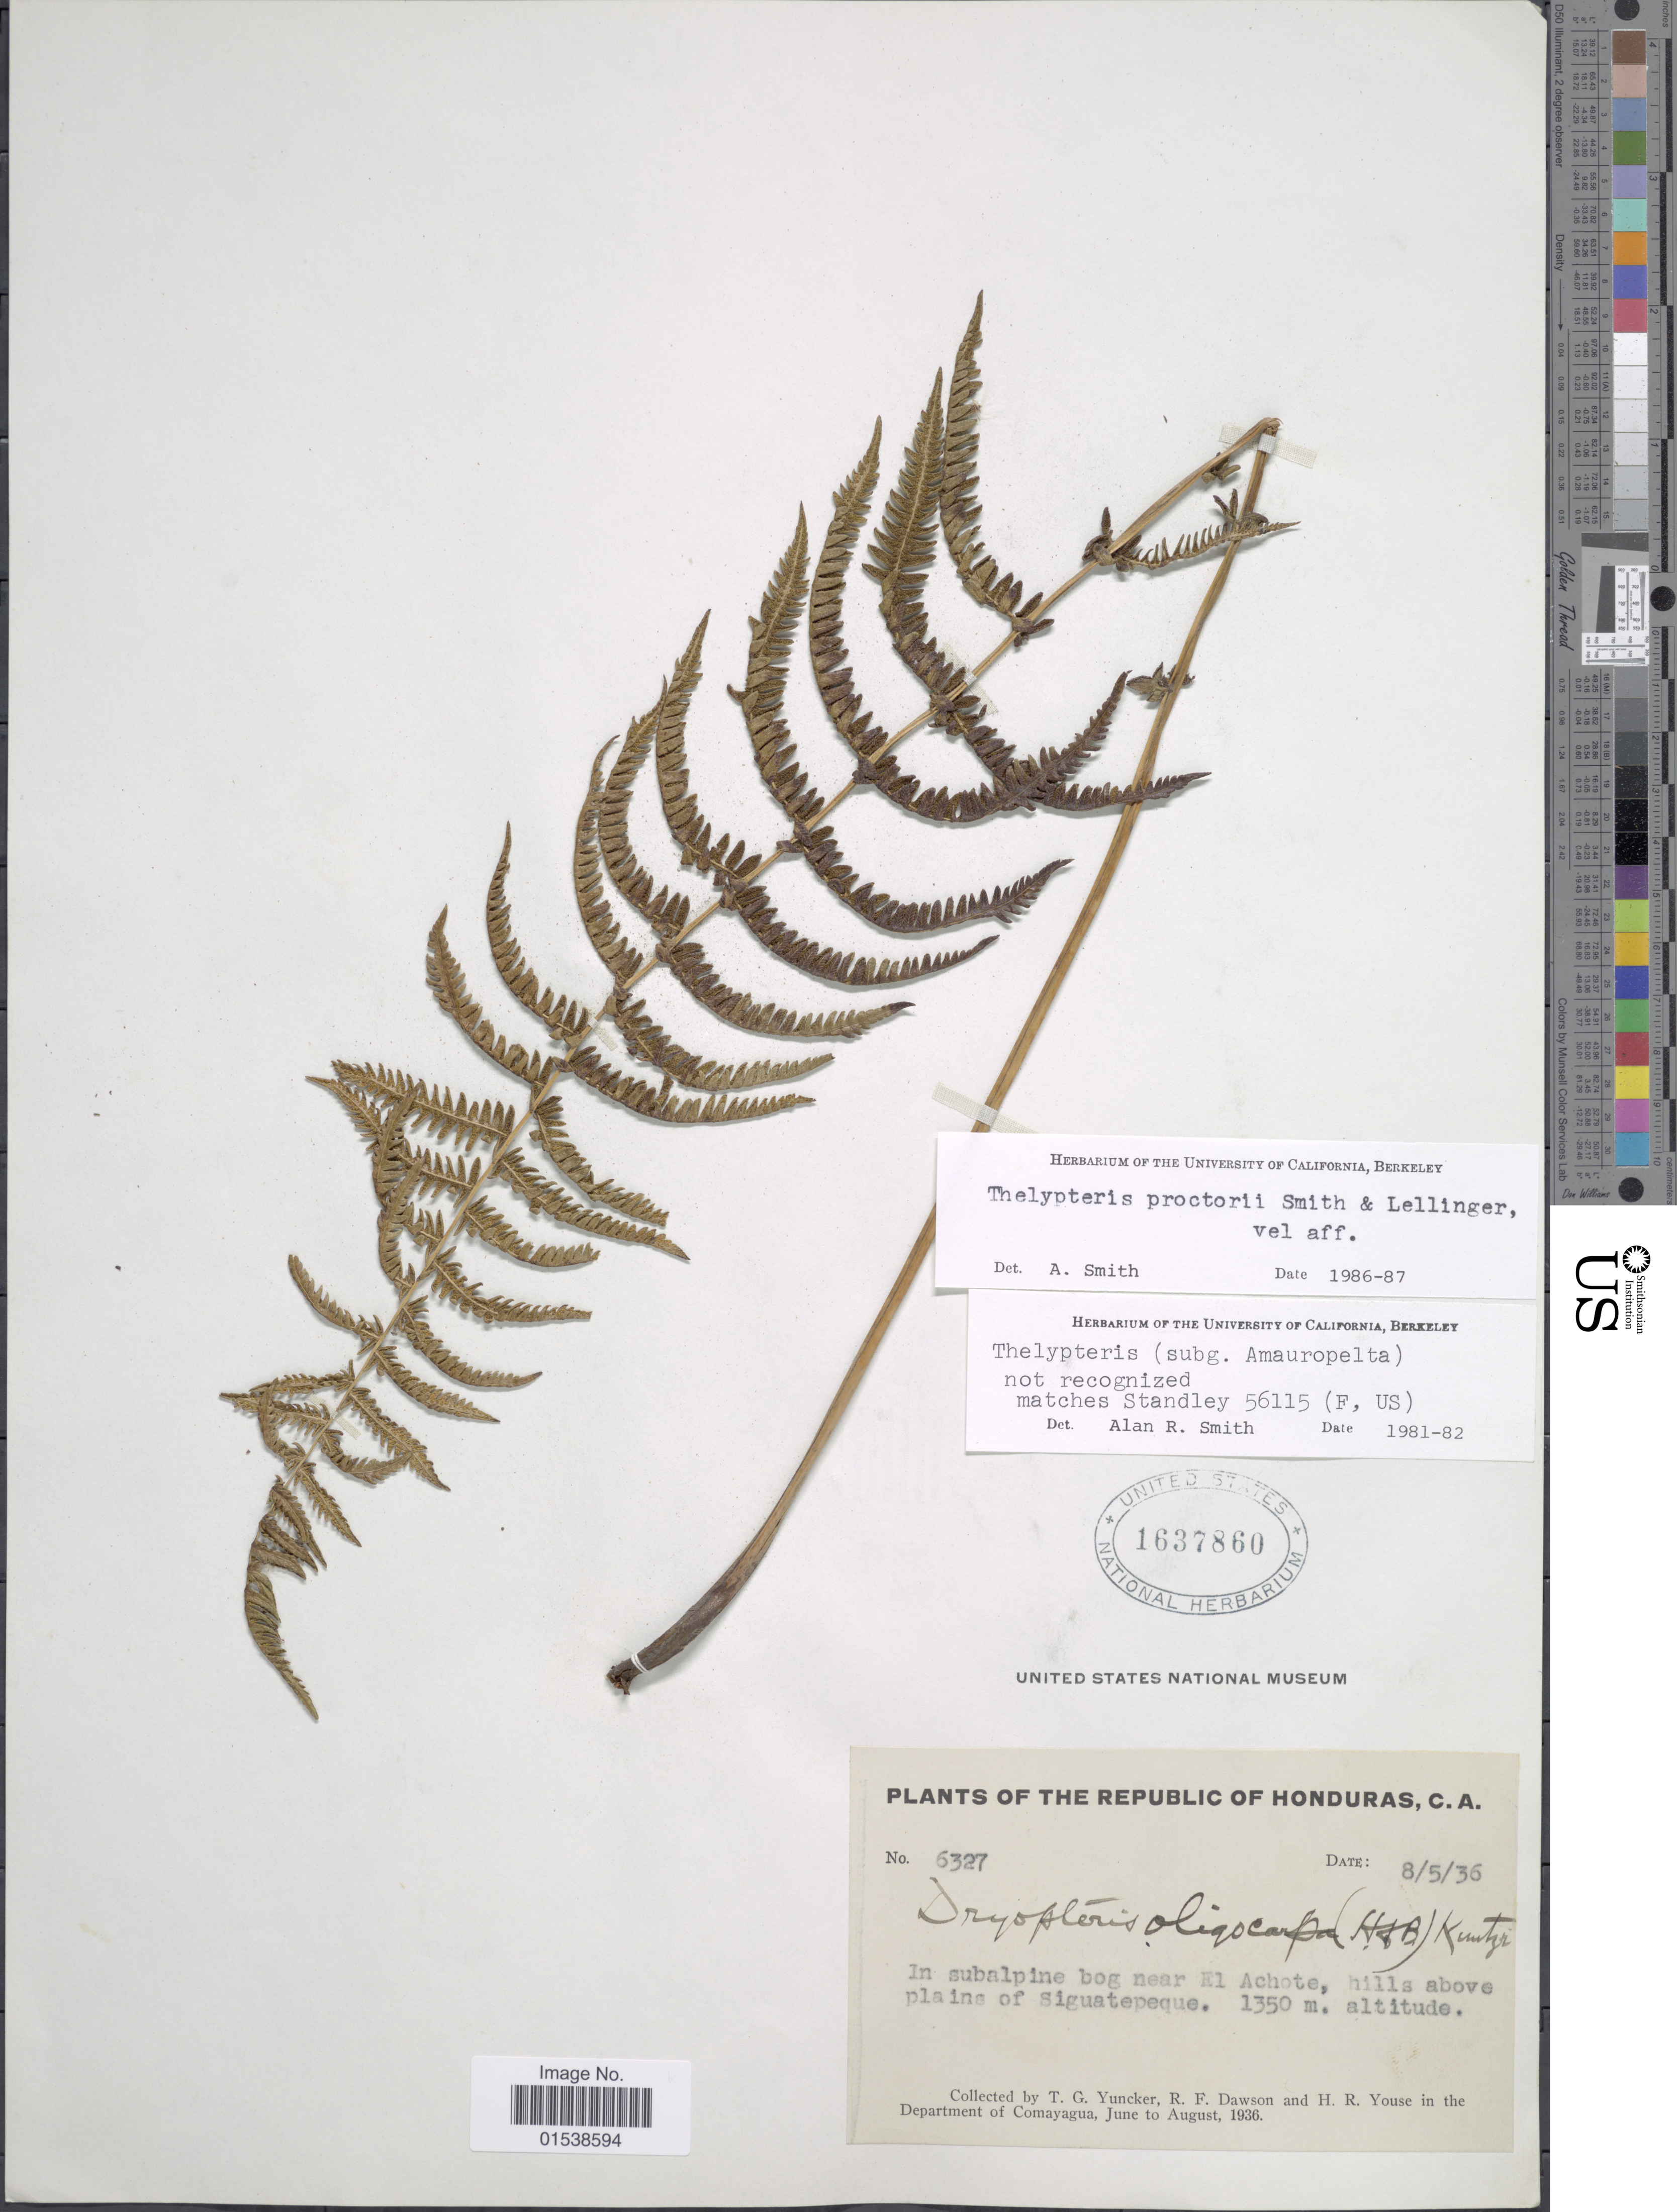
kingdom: Plantae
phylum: Tracheophyta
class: Polypodiopsida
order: Polypodiales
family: Thelypteridaceae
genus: Amauropelta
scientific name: Amauropelta proctorii (A.R. Sm. & Lellinger) comb. nov., ined 2015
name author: (A.R. Sm. & Lellinger)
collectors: T. G. Yuncker, R. F. Dawson & H. Youse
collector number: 6327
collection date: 1936-05-08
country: Honduras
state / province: Comayagua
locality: Republic of Honduras, C. A., near El Achote, hills above plains of Siguatepeque, department of Comayagua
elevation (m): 1350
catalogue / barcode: US 1637860